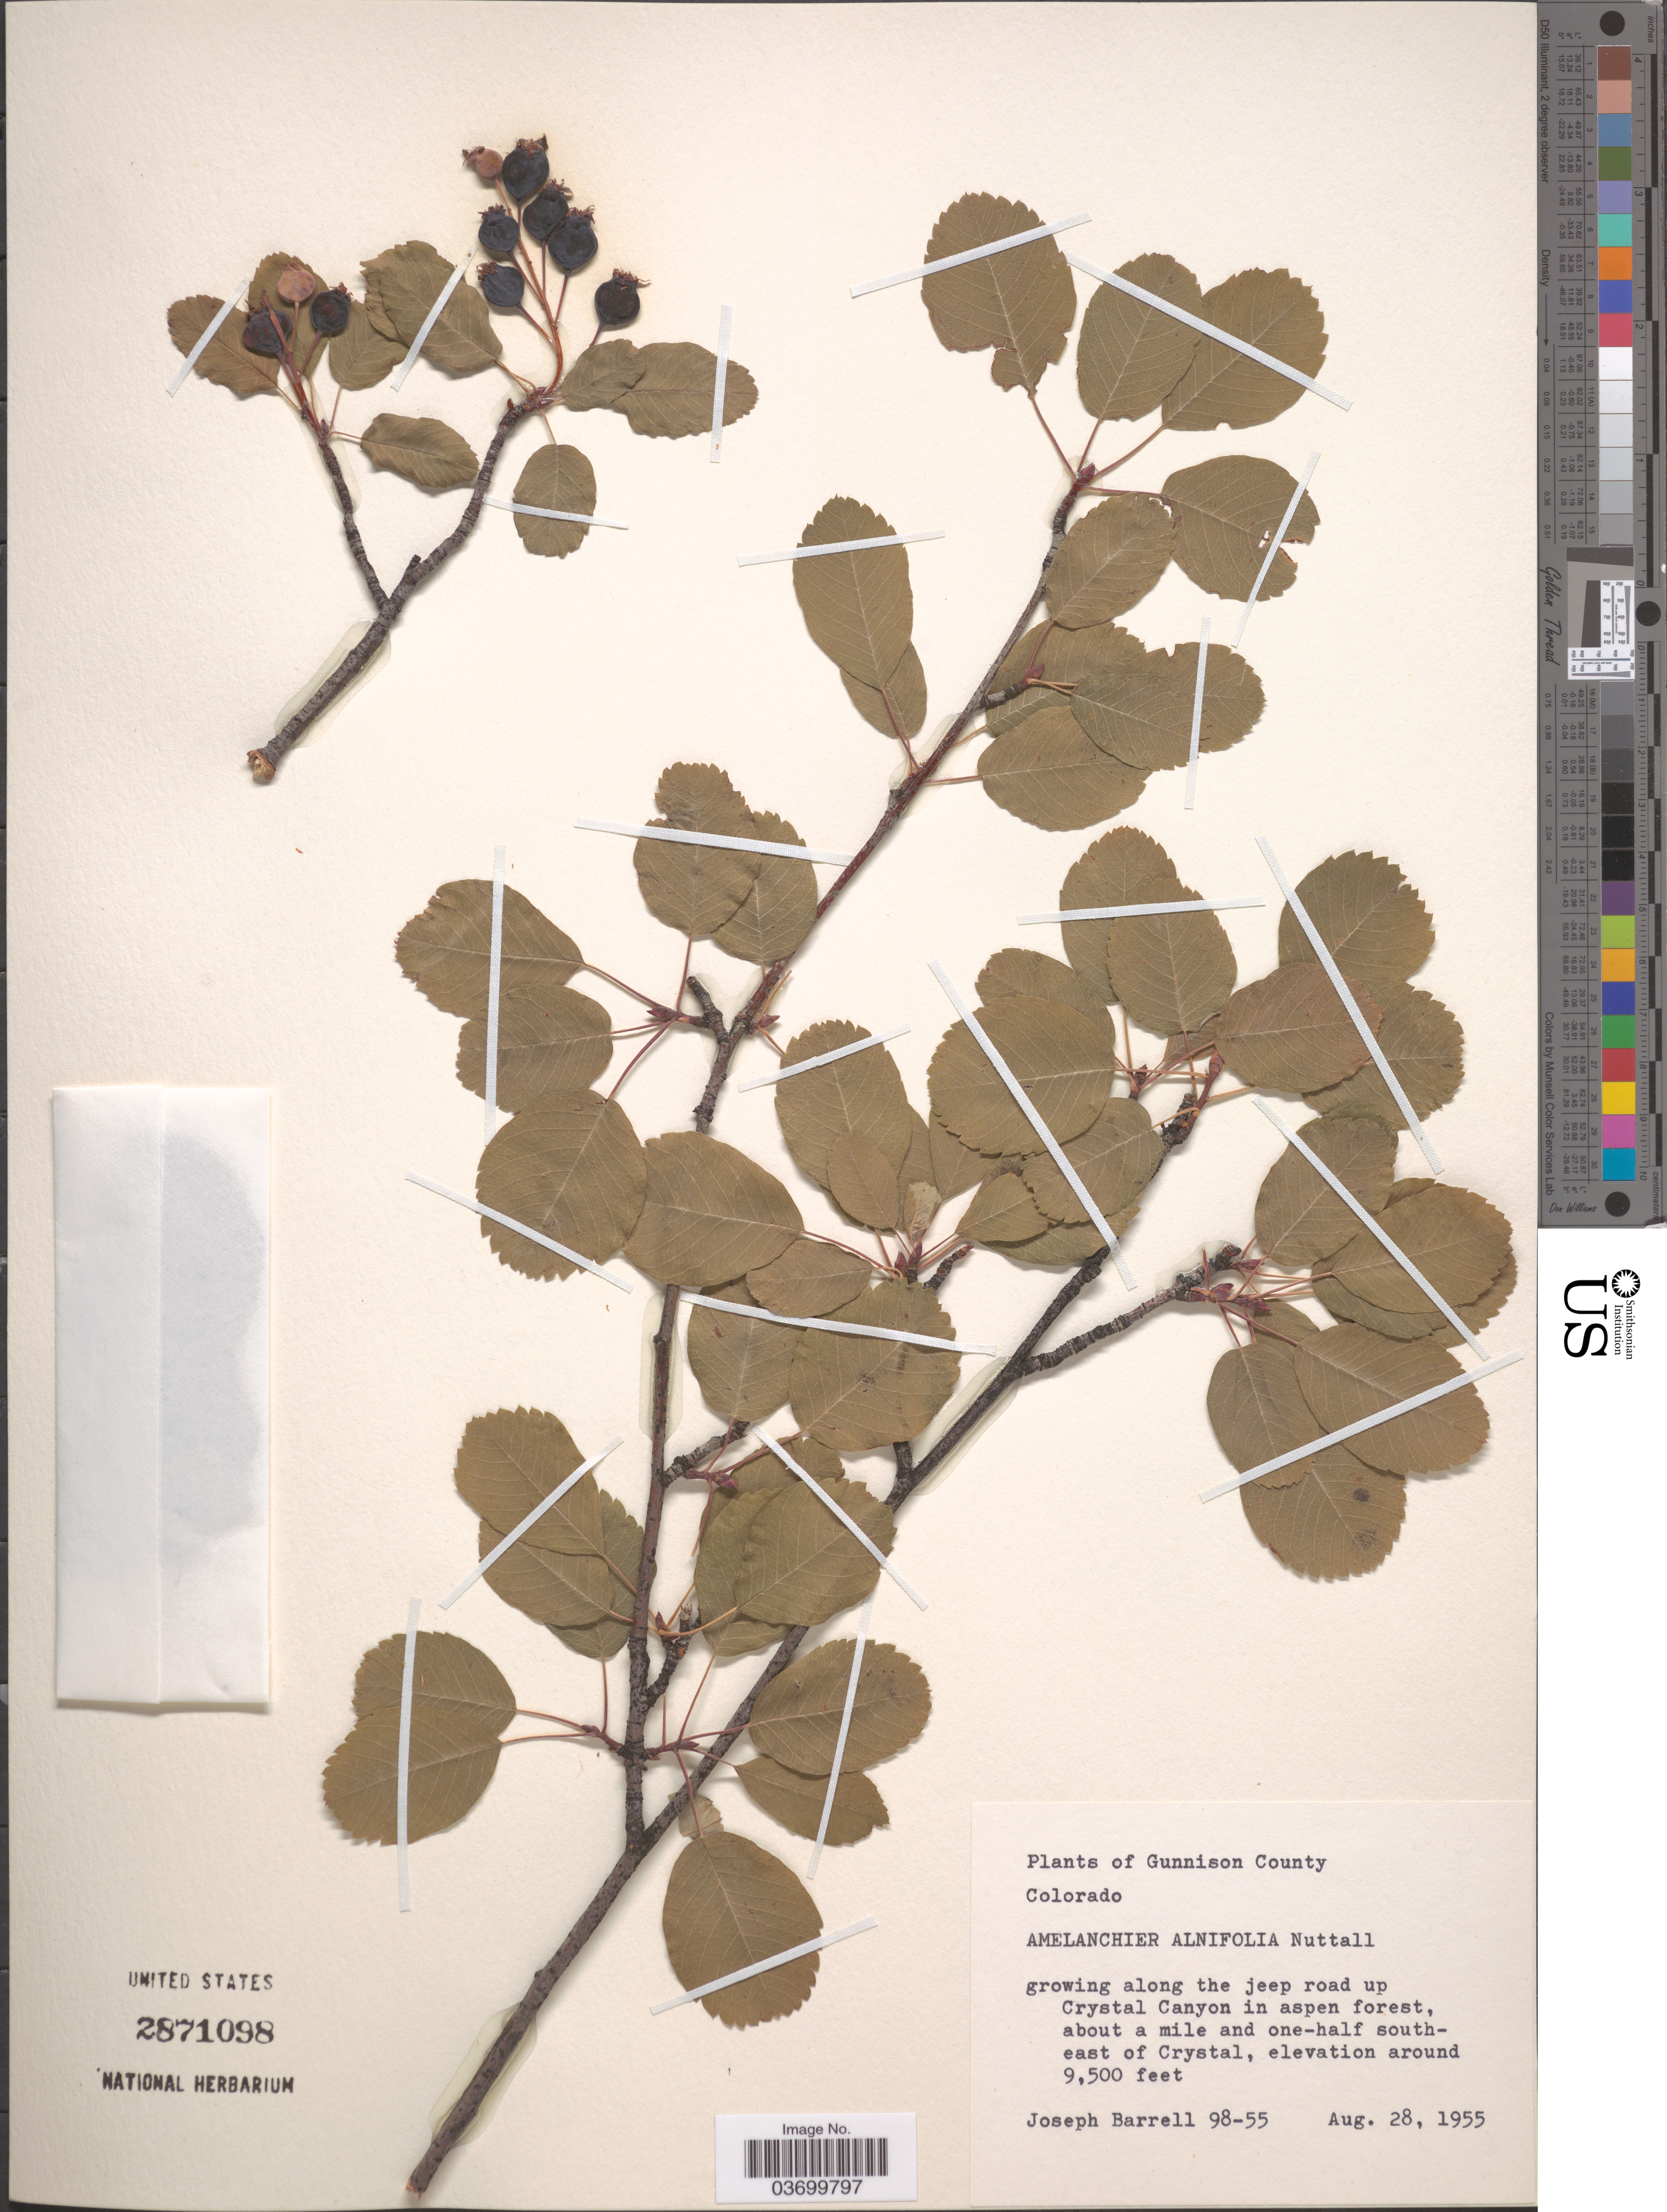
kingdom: Plantae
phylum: Tracheophyta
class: Magnoliopsida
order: Rosales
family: Rosaceae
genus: Amelanchier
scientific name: Amelanchier alnifolia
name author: (Nutt.) Nutt. ex M. Roem.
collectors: J. Barrell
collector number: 98-55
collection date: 1955-08-28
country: United States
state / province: Colorado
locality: Along the jeep road up Crystal Canyon in aspen forest, about a mile and one-half southeast of Crystal.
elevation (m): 2896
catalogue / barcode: US 2871098